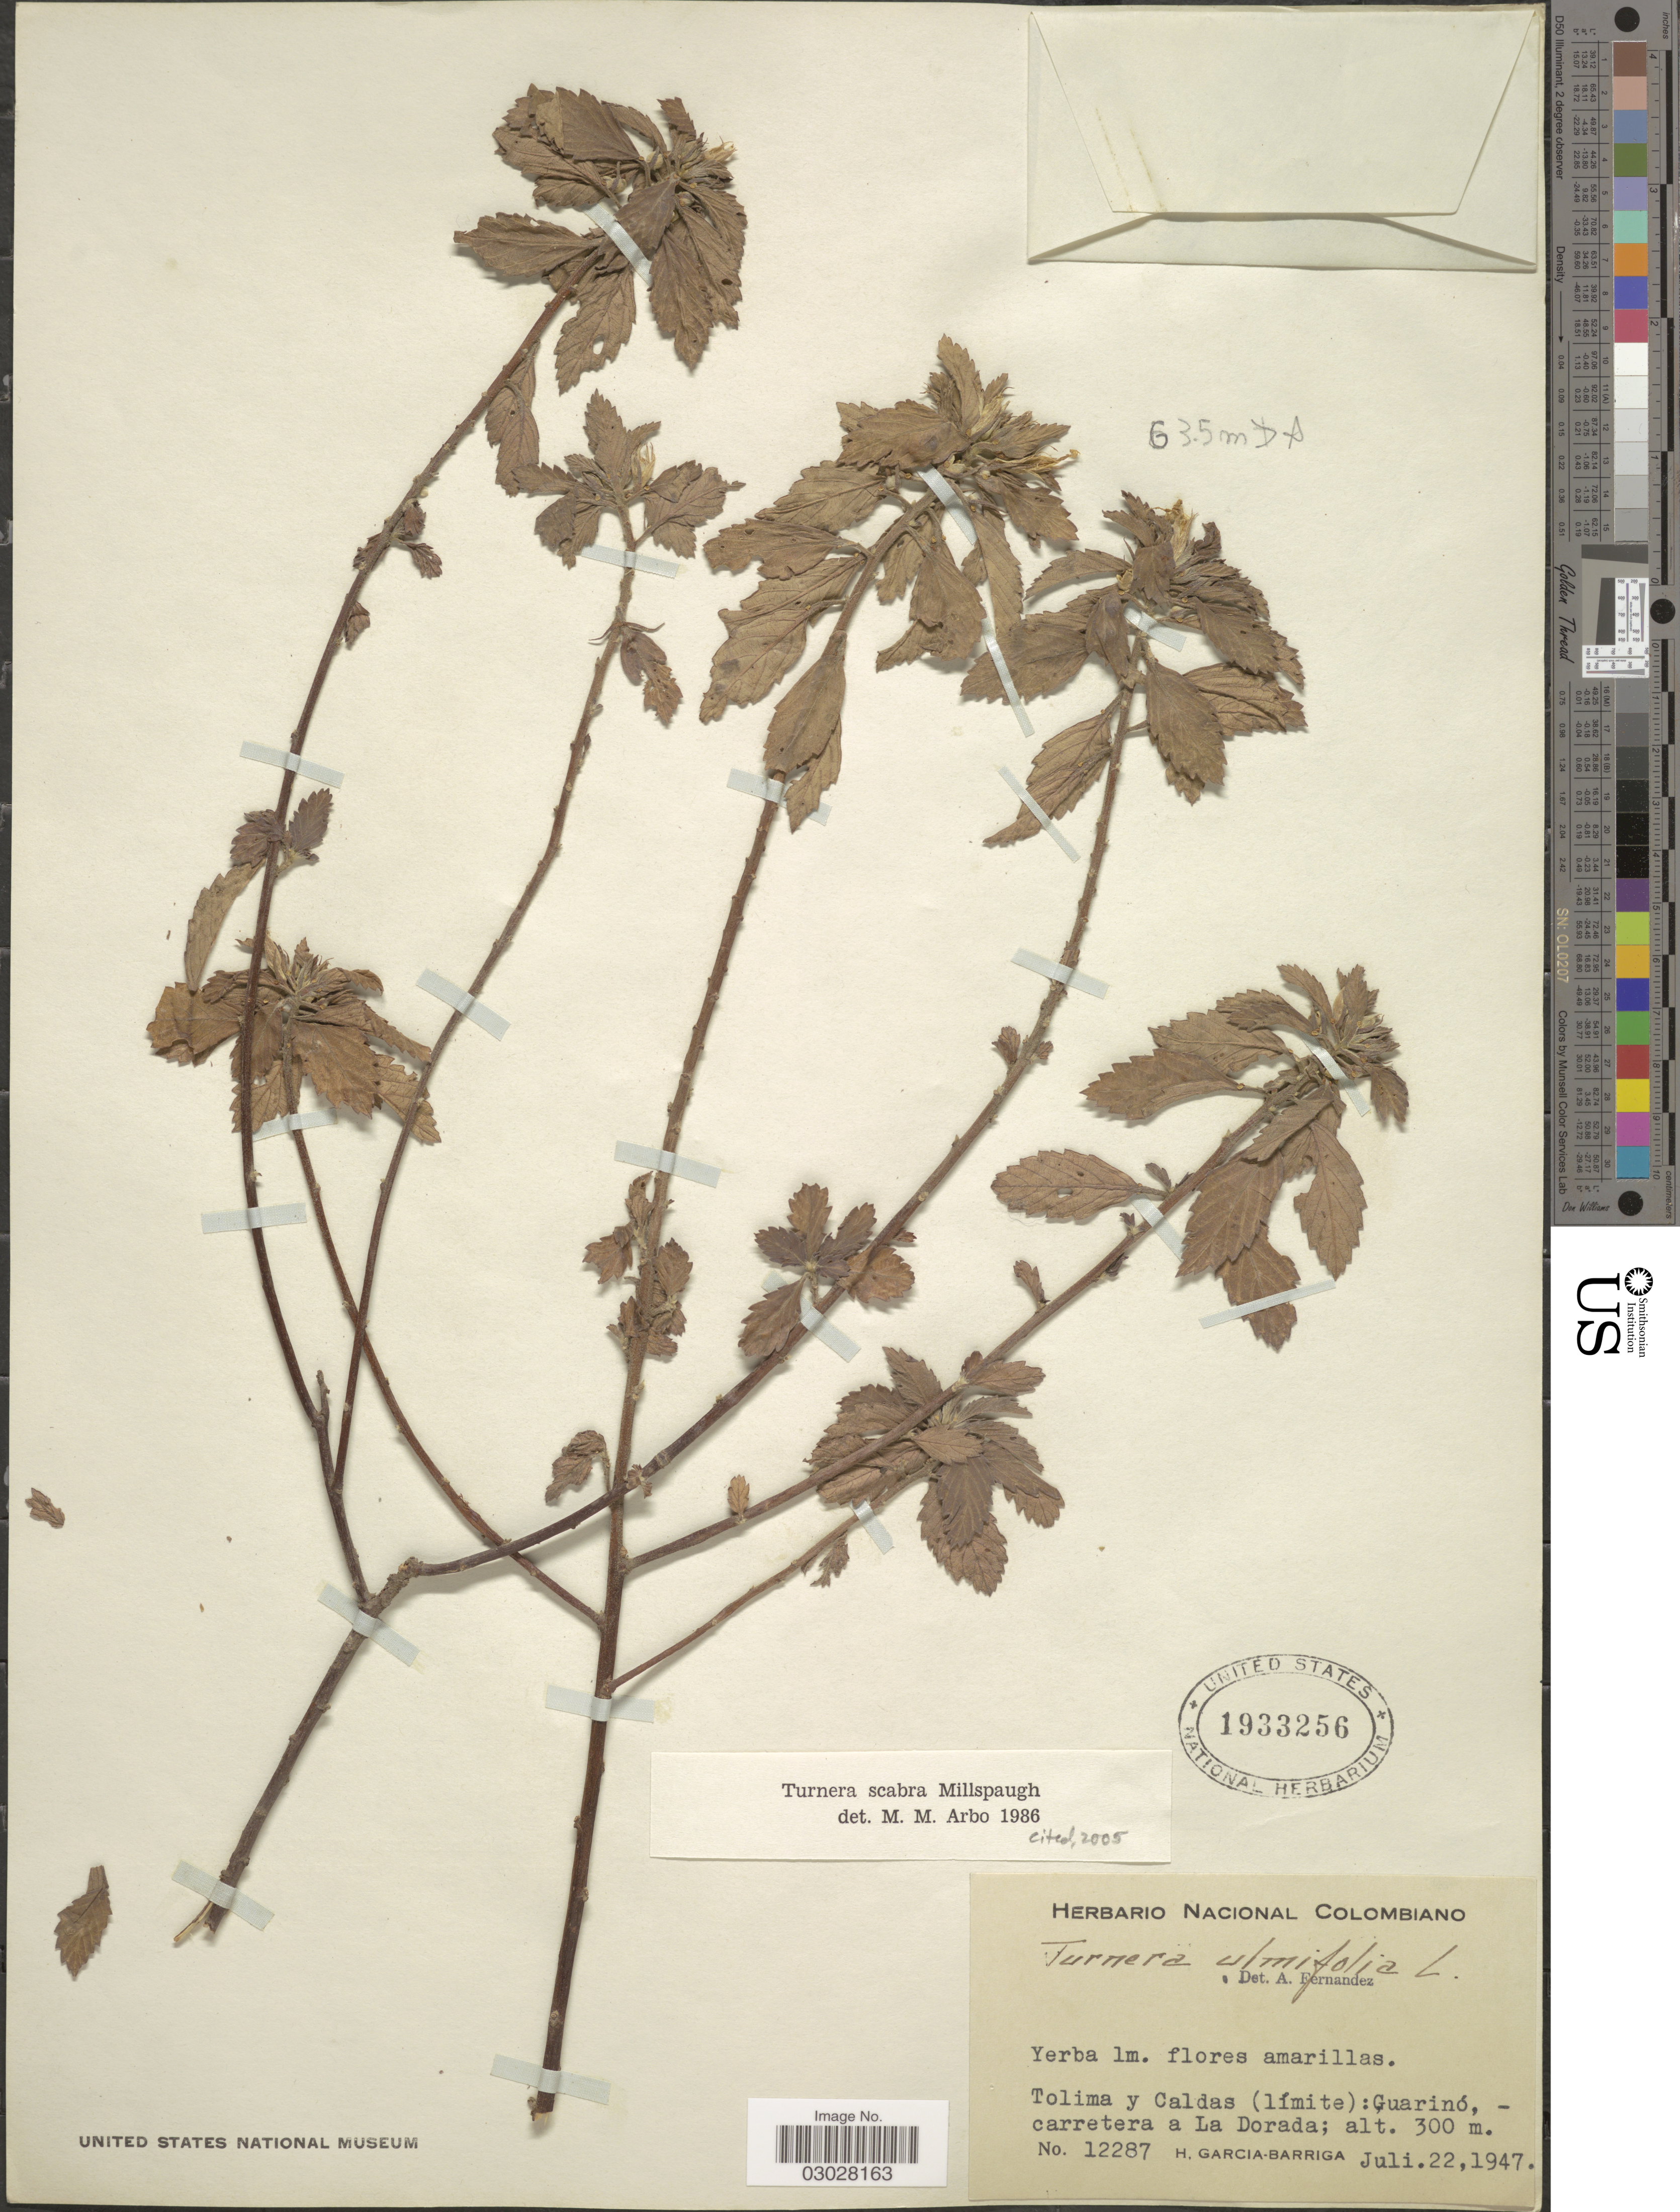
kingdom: Plantae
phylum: Tracheophyta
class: Magnoliopsida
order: Malpighiales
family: Turneraceae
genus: Turnera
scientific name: Turnera scabra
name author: Millsp.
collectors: H. García Barriga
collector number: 12287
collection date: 1947-07-22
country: Colombia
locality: Tolima y Caldas (límite): Guarinó, - carretera a La Dorada.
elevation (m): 300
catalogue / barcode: US 1933256